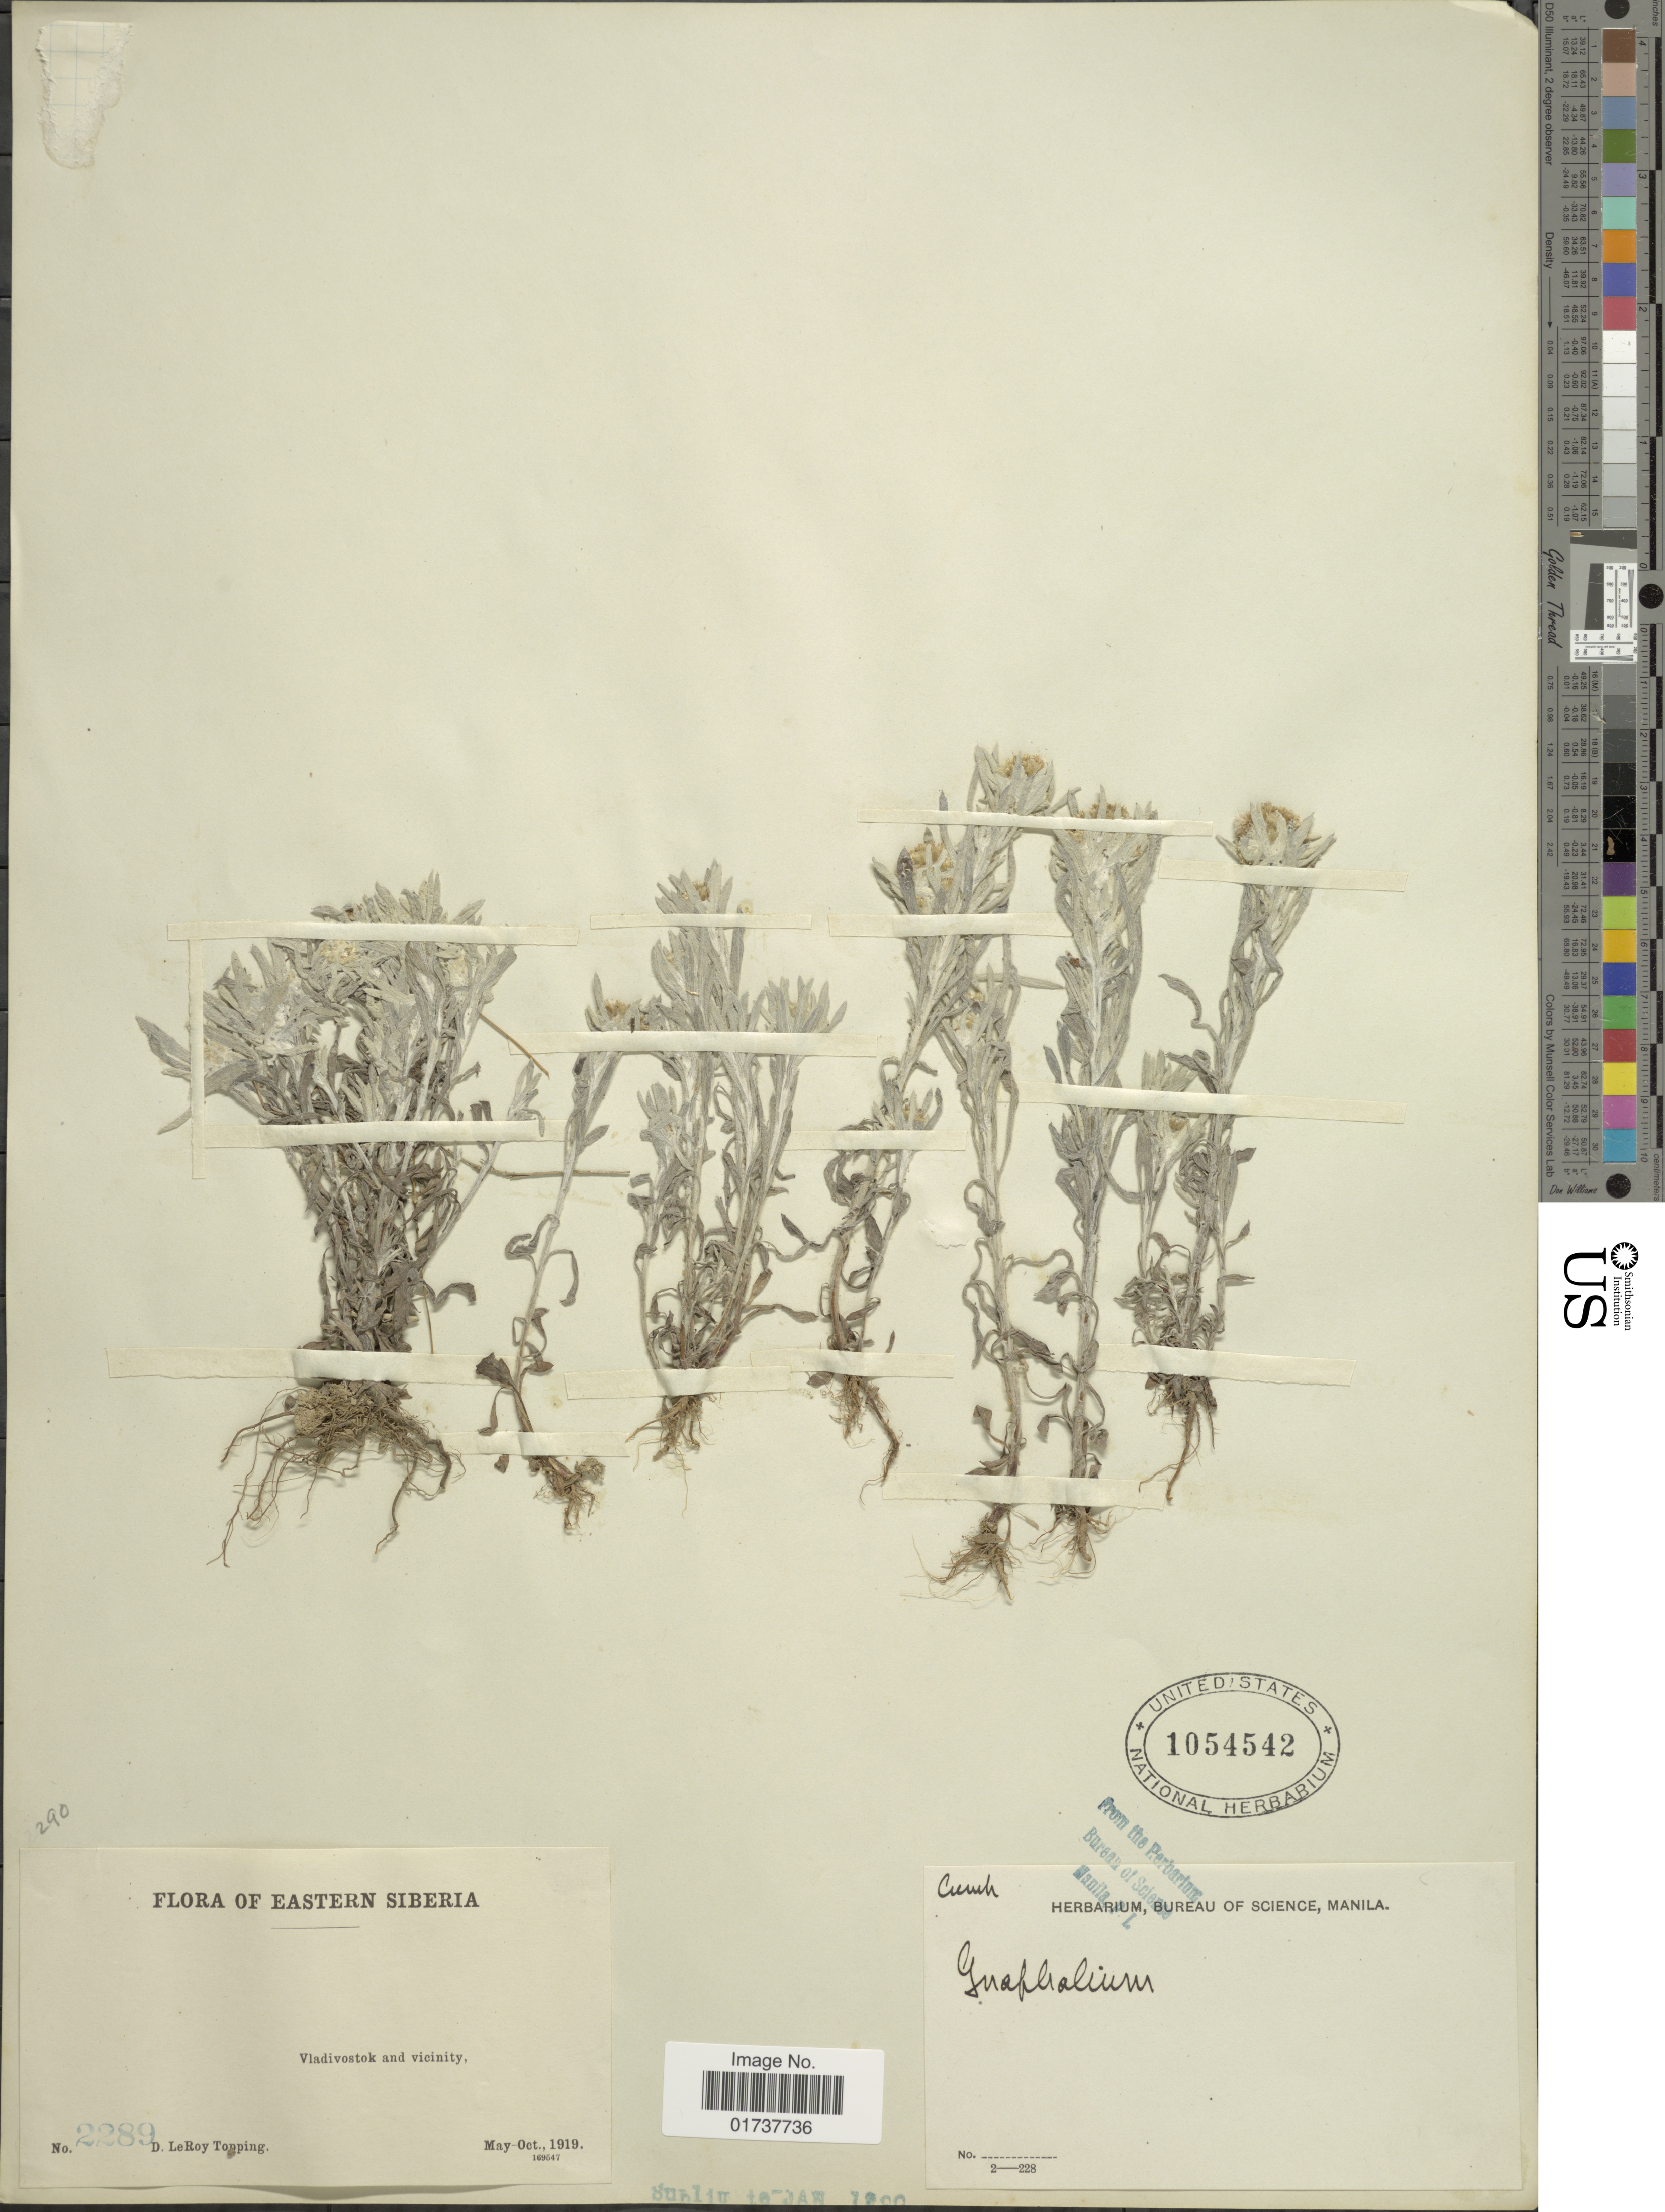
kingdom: Plantae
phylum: Tracheophyta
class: Magnoliopsida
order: Asterales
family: Asteraceae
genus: Gnaphalium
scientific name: Gnaphalium sp.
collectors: D. L. Topping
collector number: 2289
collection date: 1919-05/1919-10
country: Russian Federation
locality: Eastern Siberia, Vladivostok and Vicinity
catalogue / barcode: US 1054542